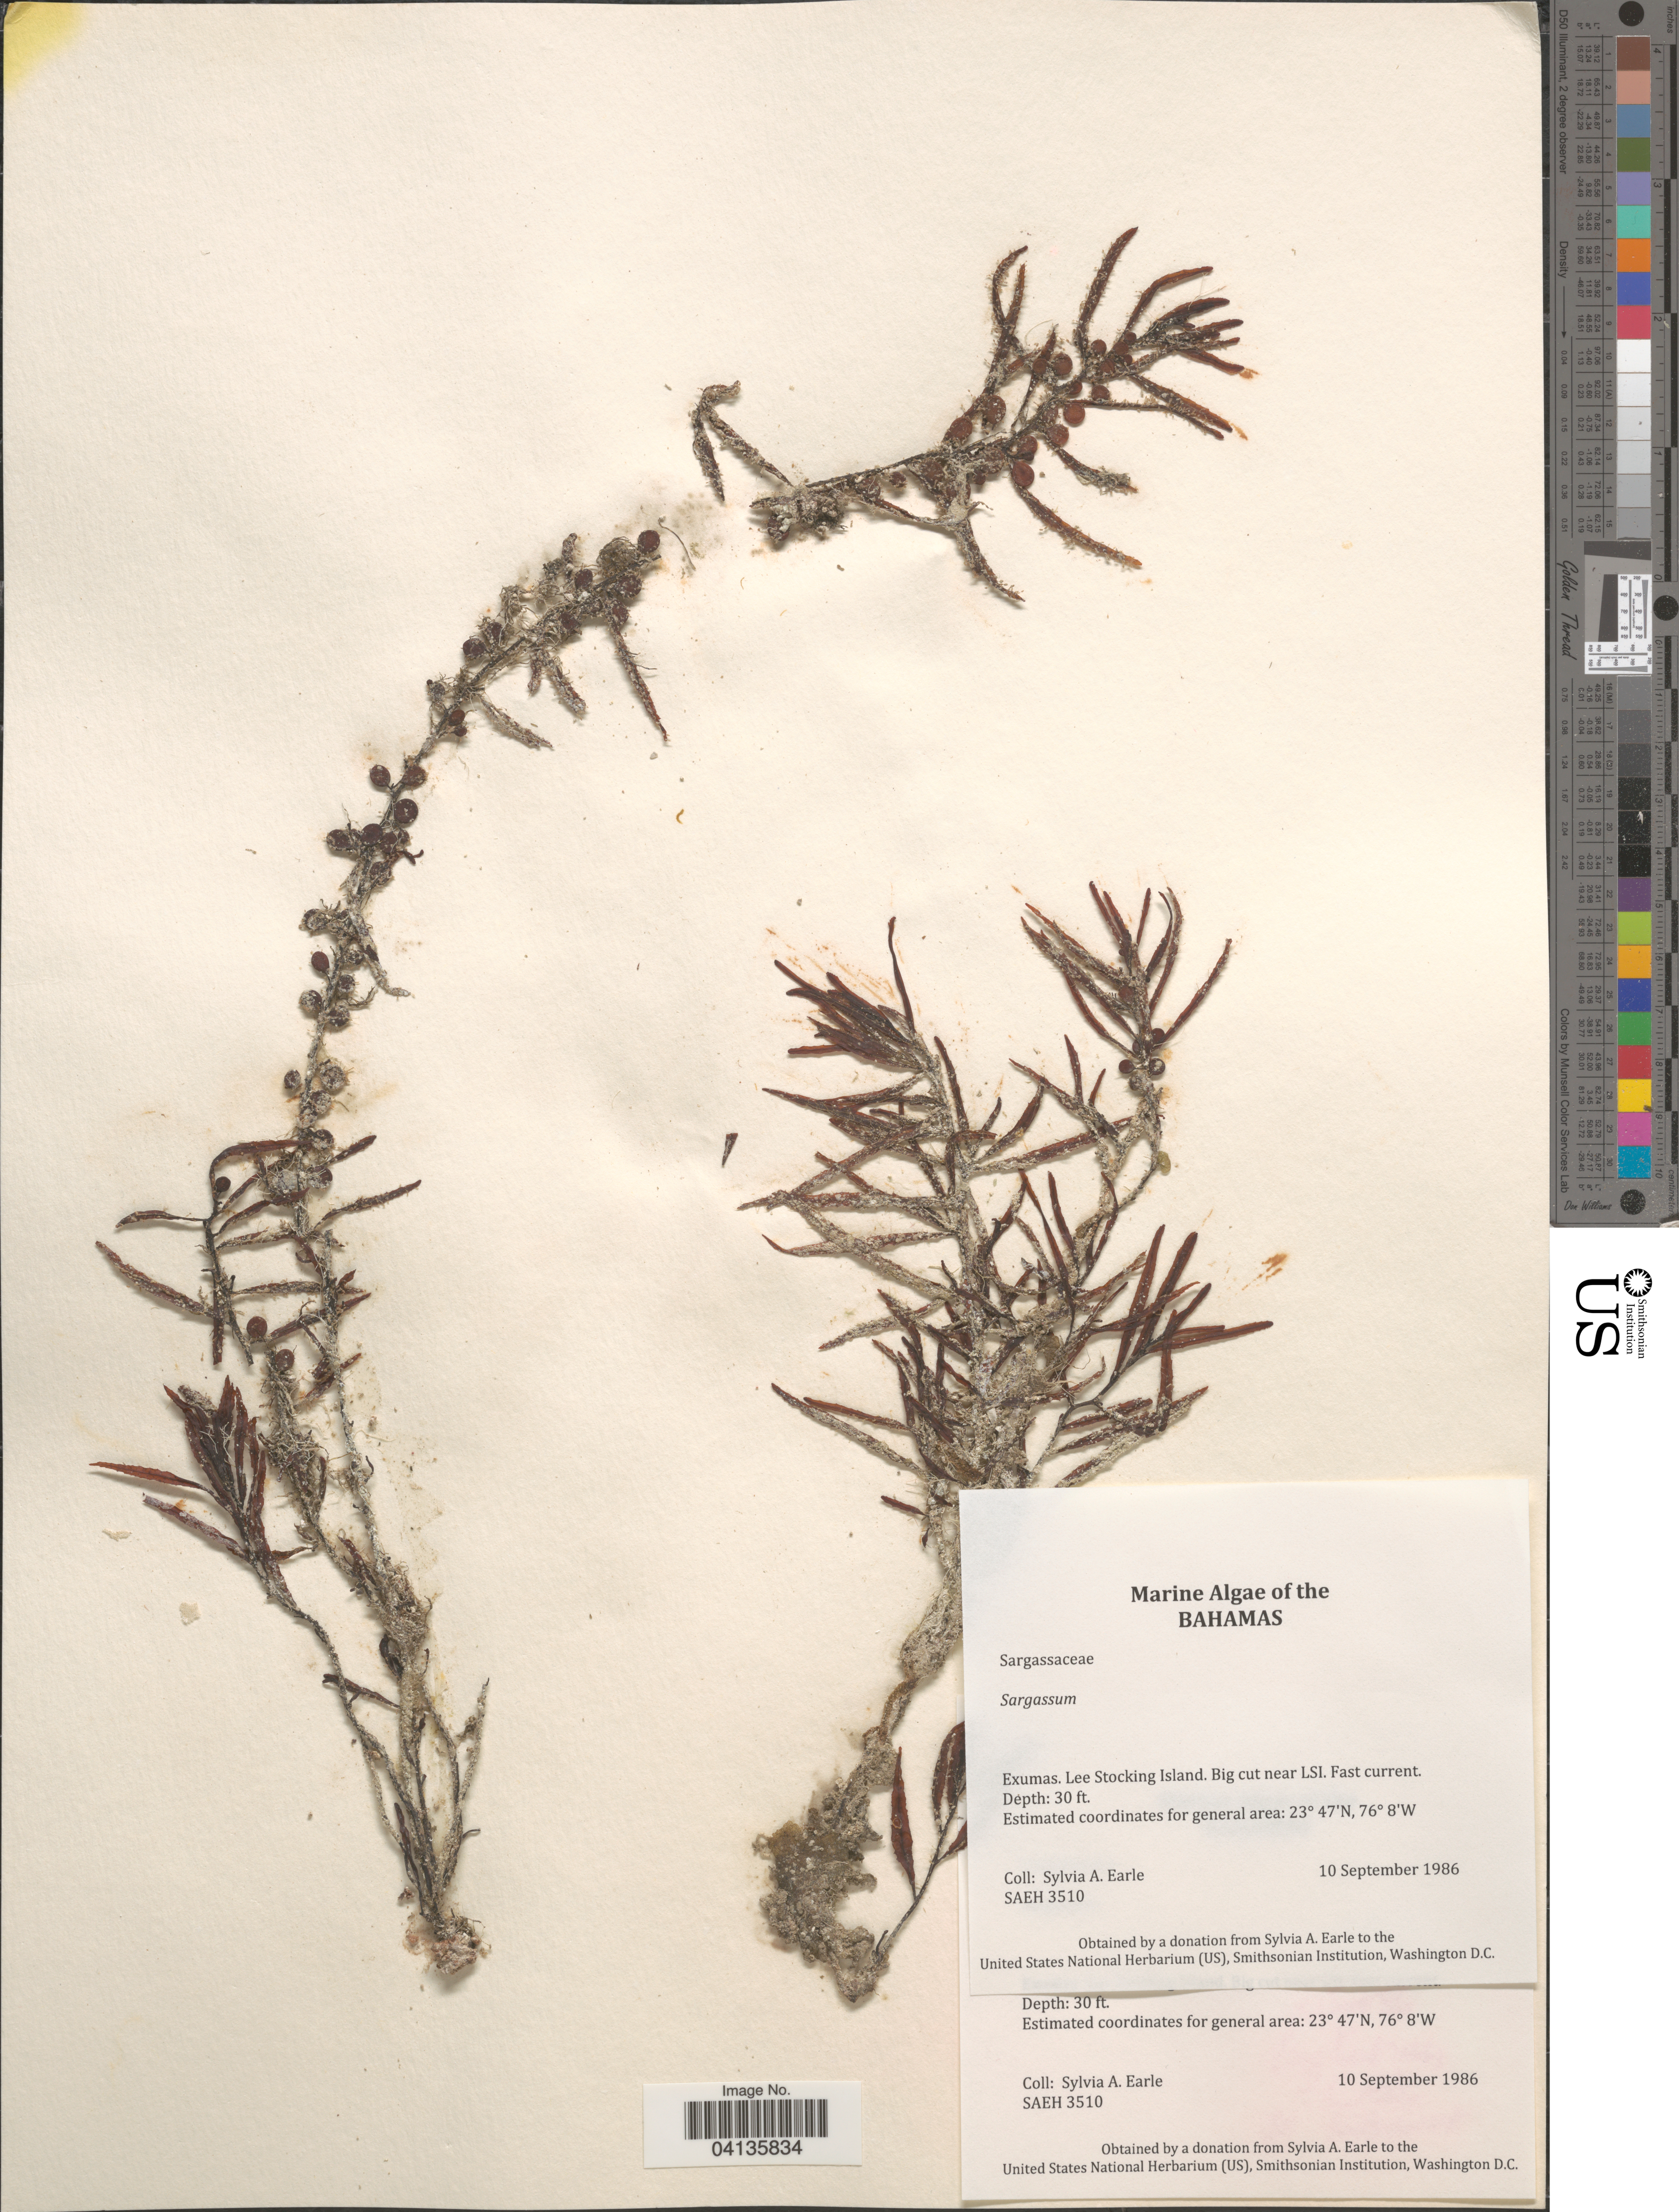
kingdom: Chromista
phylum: Ochrophyta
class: Phaeophyceae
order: Fucales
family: Sargassaceae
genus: Sargassum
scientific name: Sargassum sp.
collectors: S. A. Earle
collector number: SAEH 3510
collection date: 1986-09-10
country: Bahamas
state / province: Exuma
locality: Exumas. Lee Stocking Island. Big cut near LSI. Fast current.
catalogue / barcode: US 238662